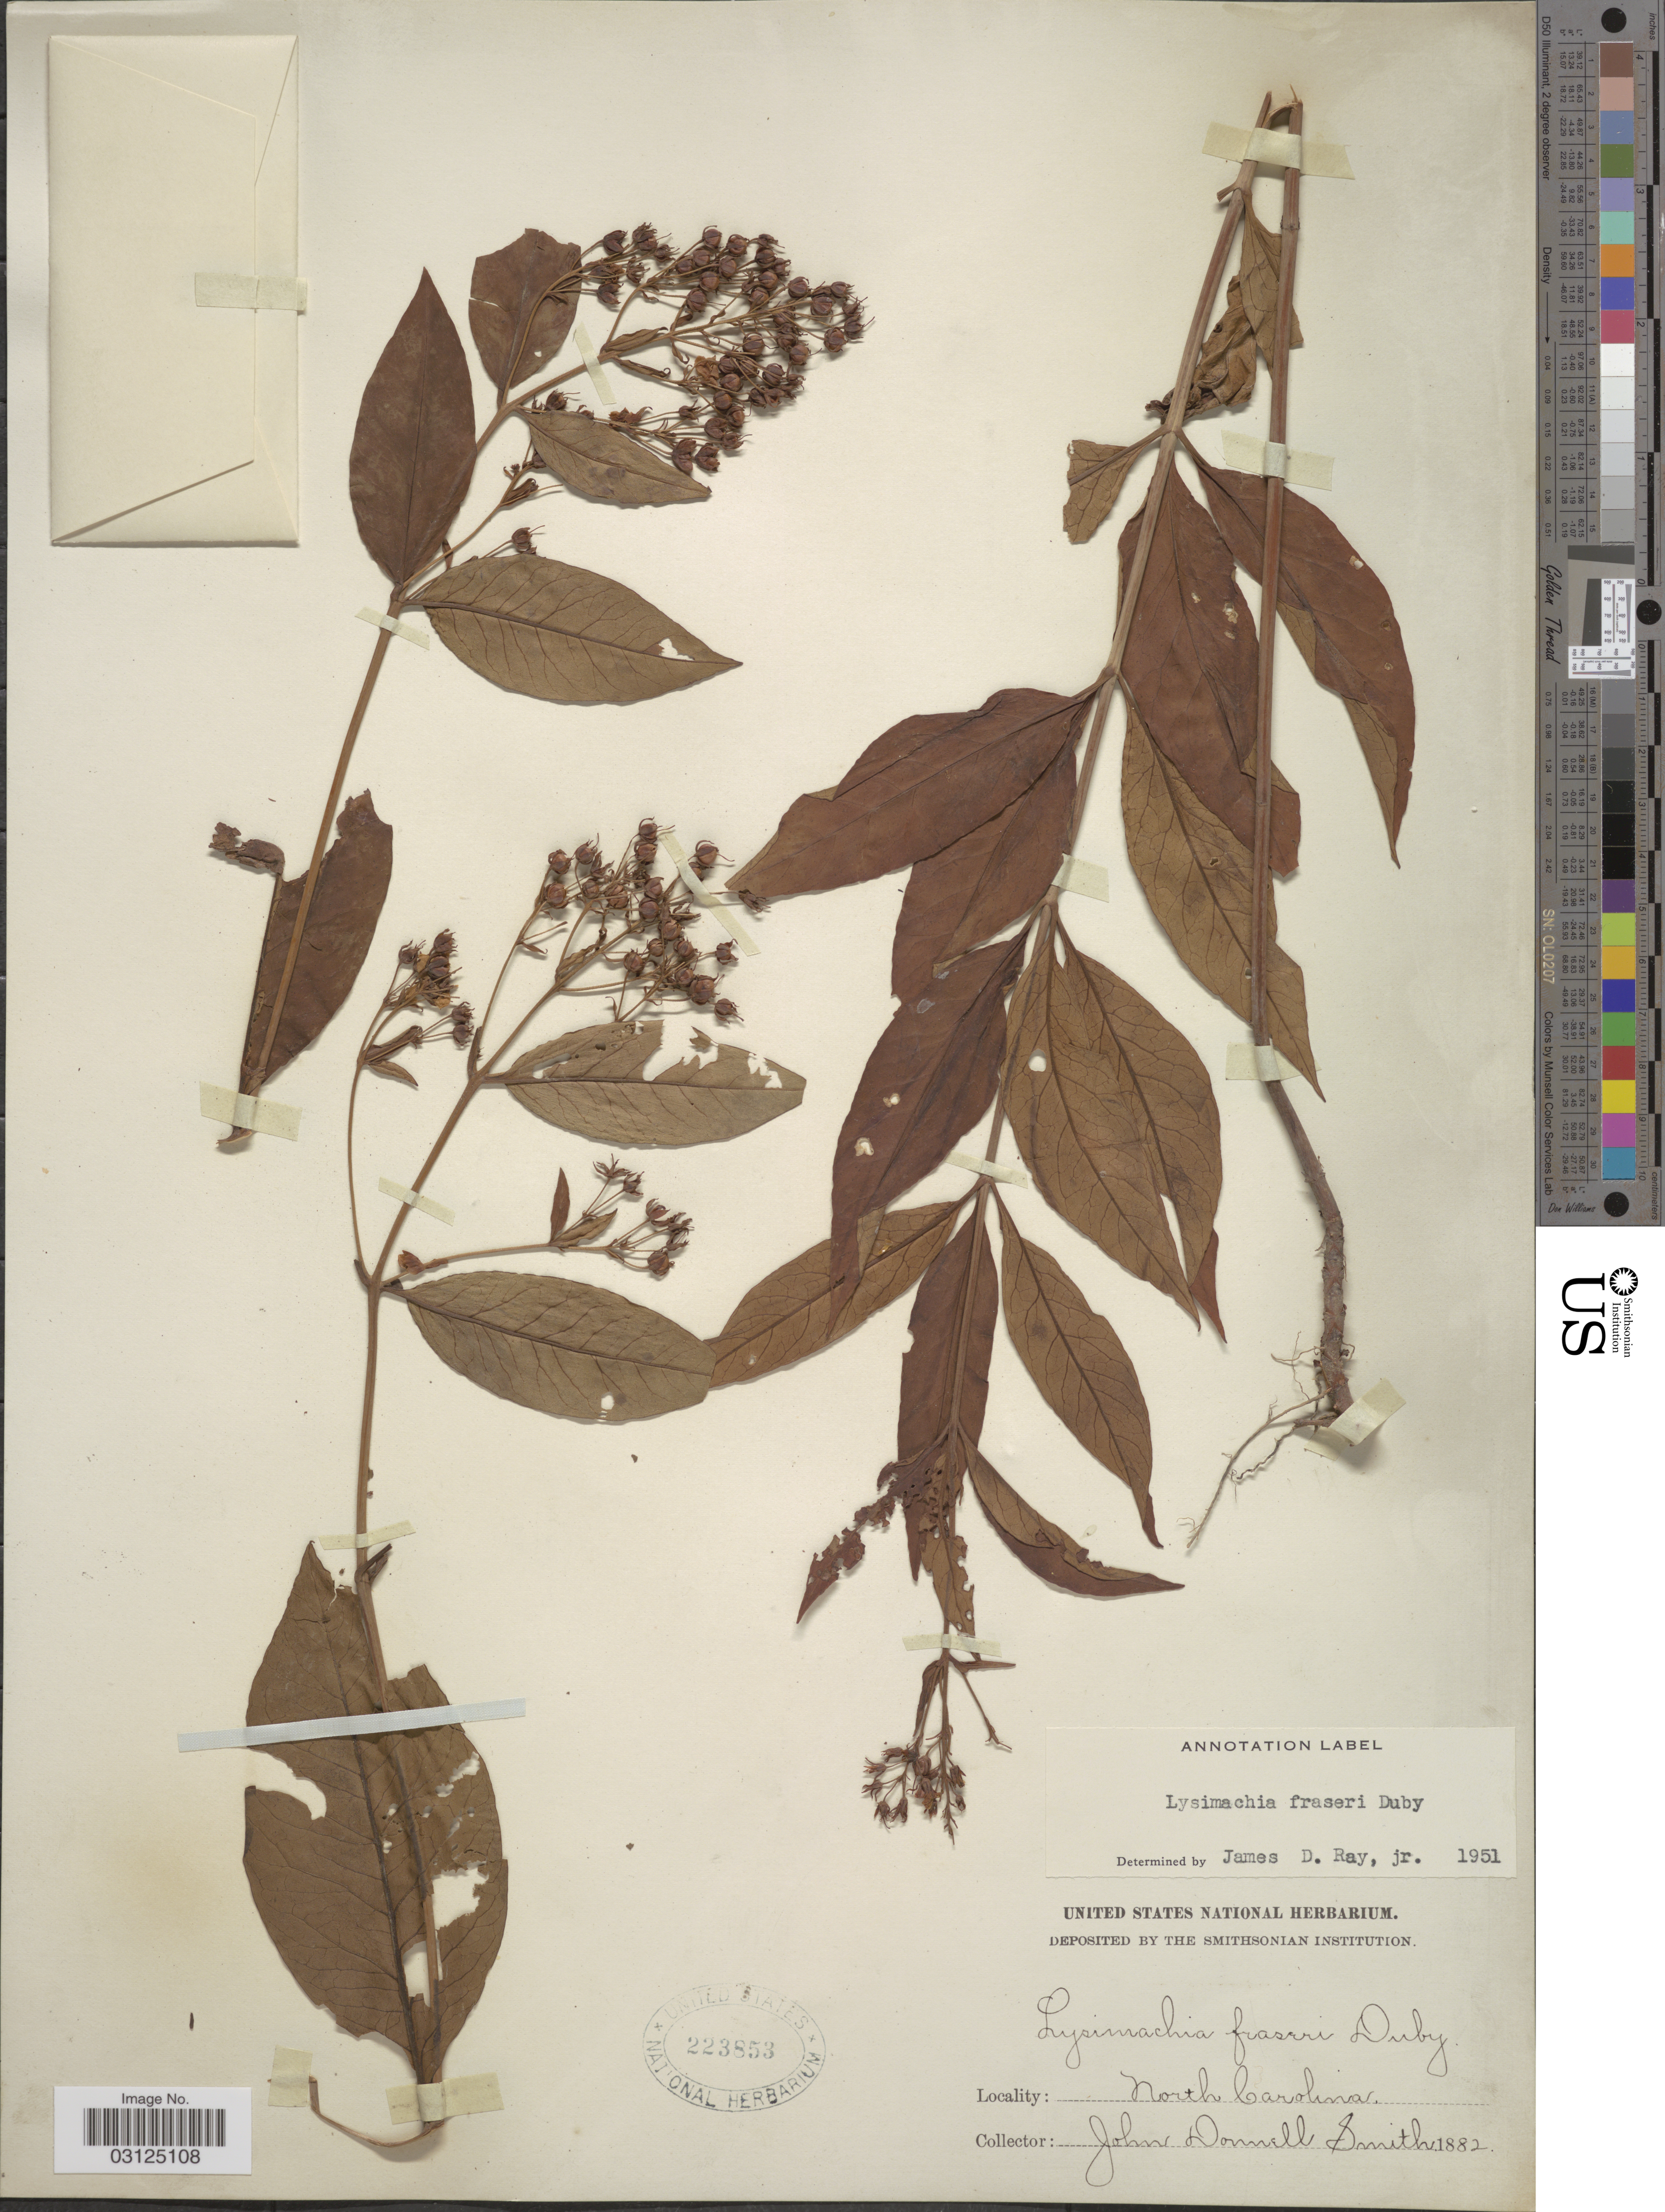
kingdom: Plantae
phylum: Tracheophyta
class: Magnoliopsida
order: Ericales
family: Primulaceae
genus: Lysimachia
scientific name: Lysimachia fraseri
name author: Duby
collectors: J. Donnell Smith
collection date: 1882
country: United States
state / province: North Carolina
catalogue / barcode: US 223853